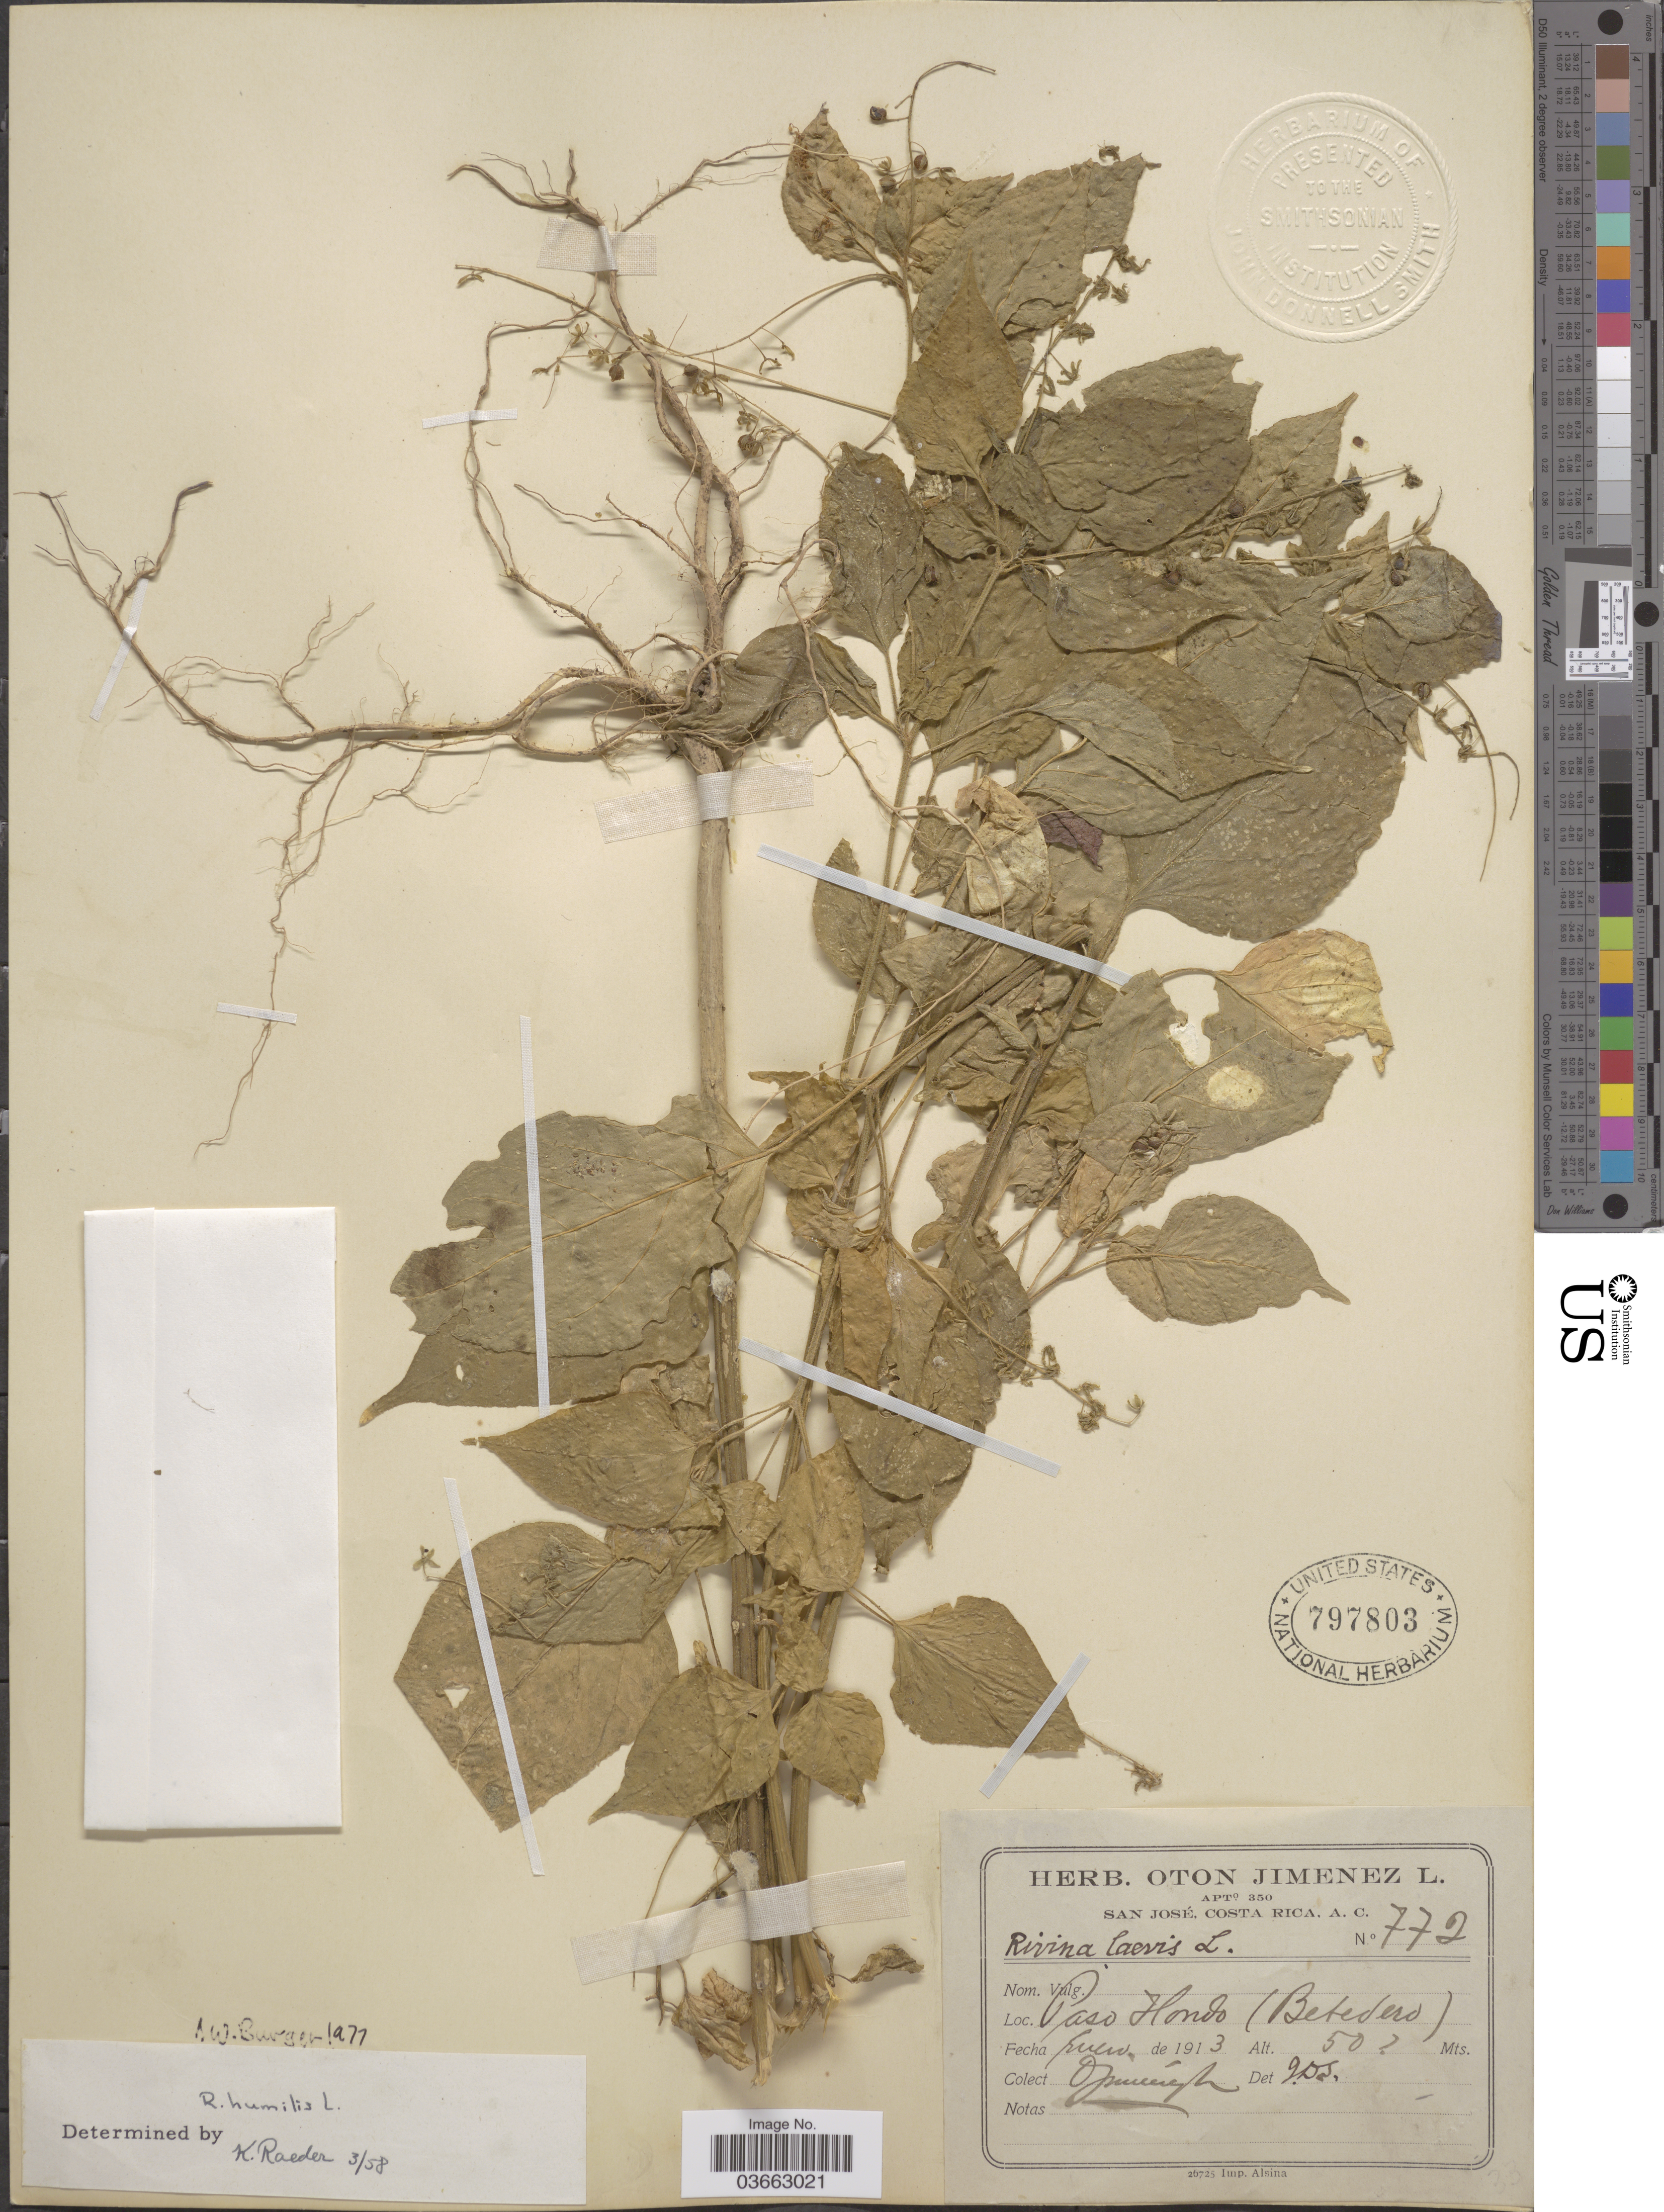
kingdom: Plantae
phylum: Tracheophyta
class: Magnoliopsida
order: Caryophyllales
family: Phytolaccaceae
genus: Rivina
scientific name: Rivina humilis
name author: L.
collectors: O. Jiménez L.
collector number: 772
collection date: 1913-01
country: Costa Rica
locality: Paso Hondo (Betedero).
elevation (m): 50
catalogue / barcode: US 797803